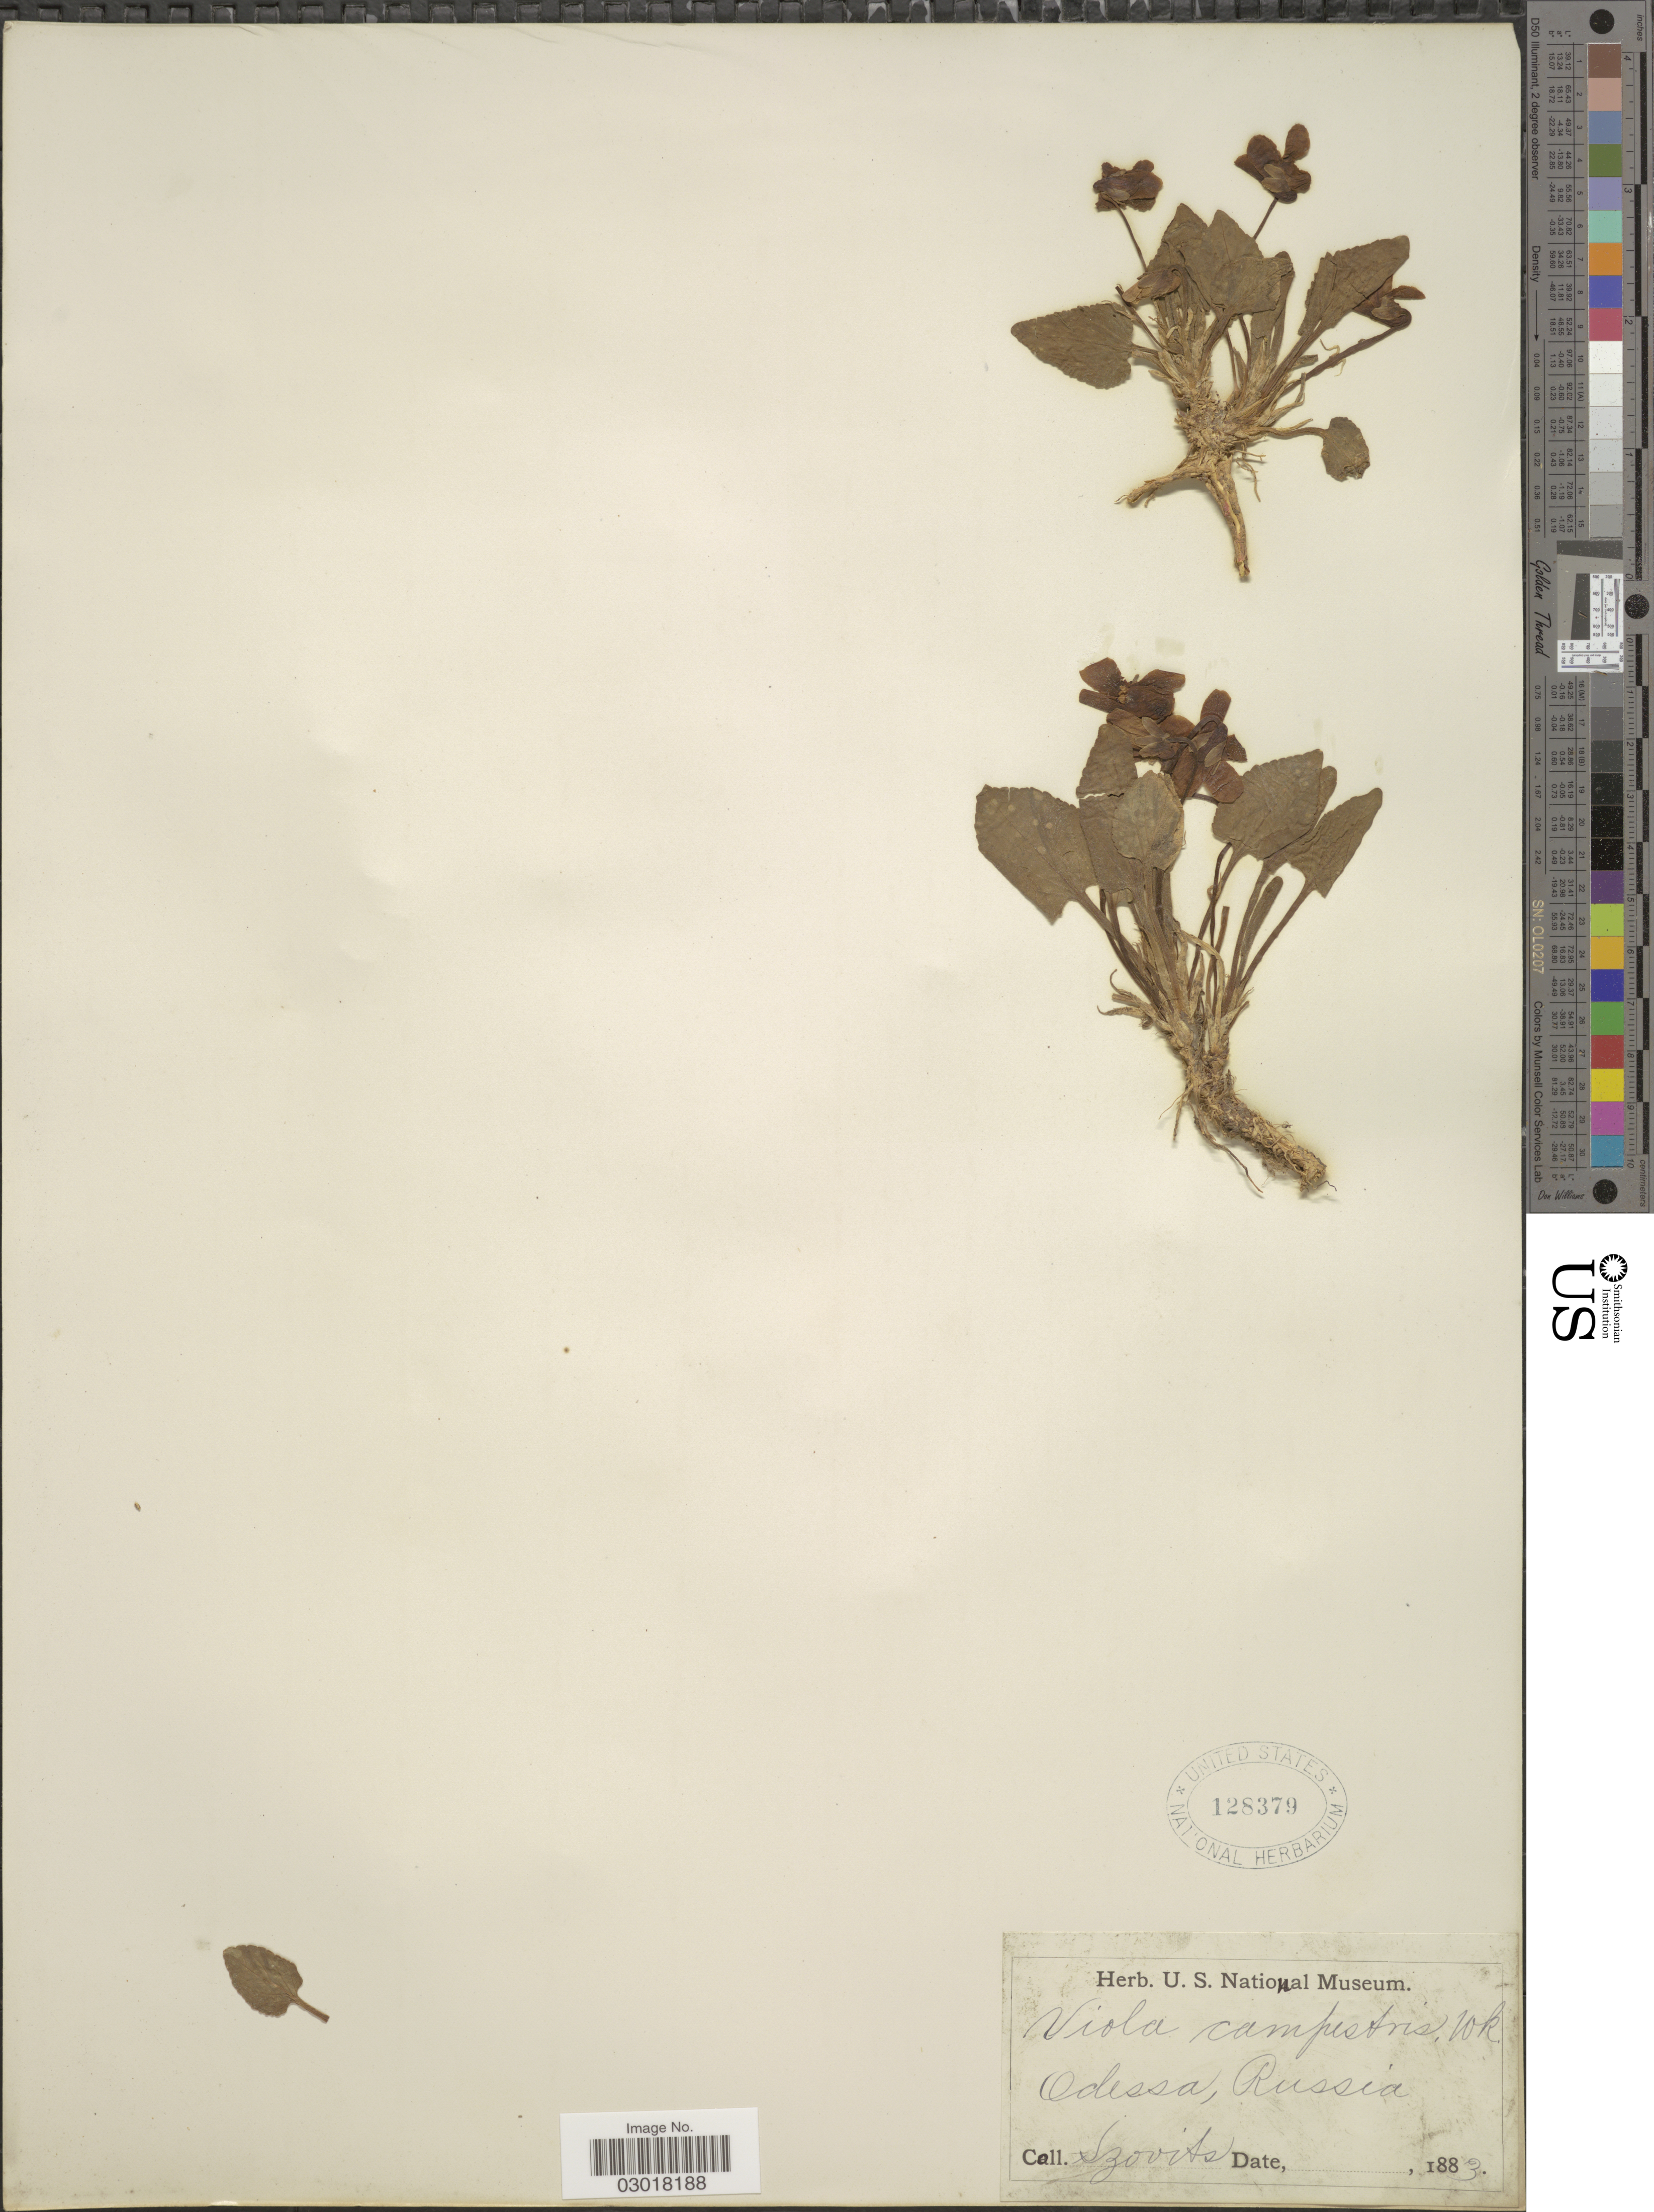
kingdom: Plantae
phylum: Tracheophyta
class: Magnoliopsida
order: Malpighiales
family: Violaceae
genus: Viola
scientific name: Viola campestris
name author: M. Bieb.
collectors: Szovits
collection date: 1883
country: Ukraine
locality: Odessa, Russia.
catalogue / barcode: US 128379